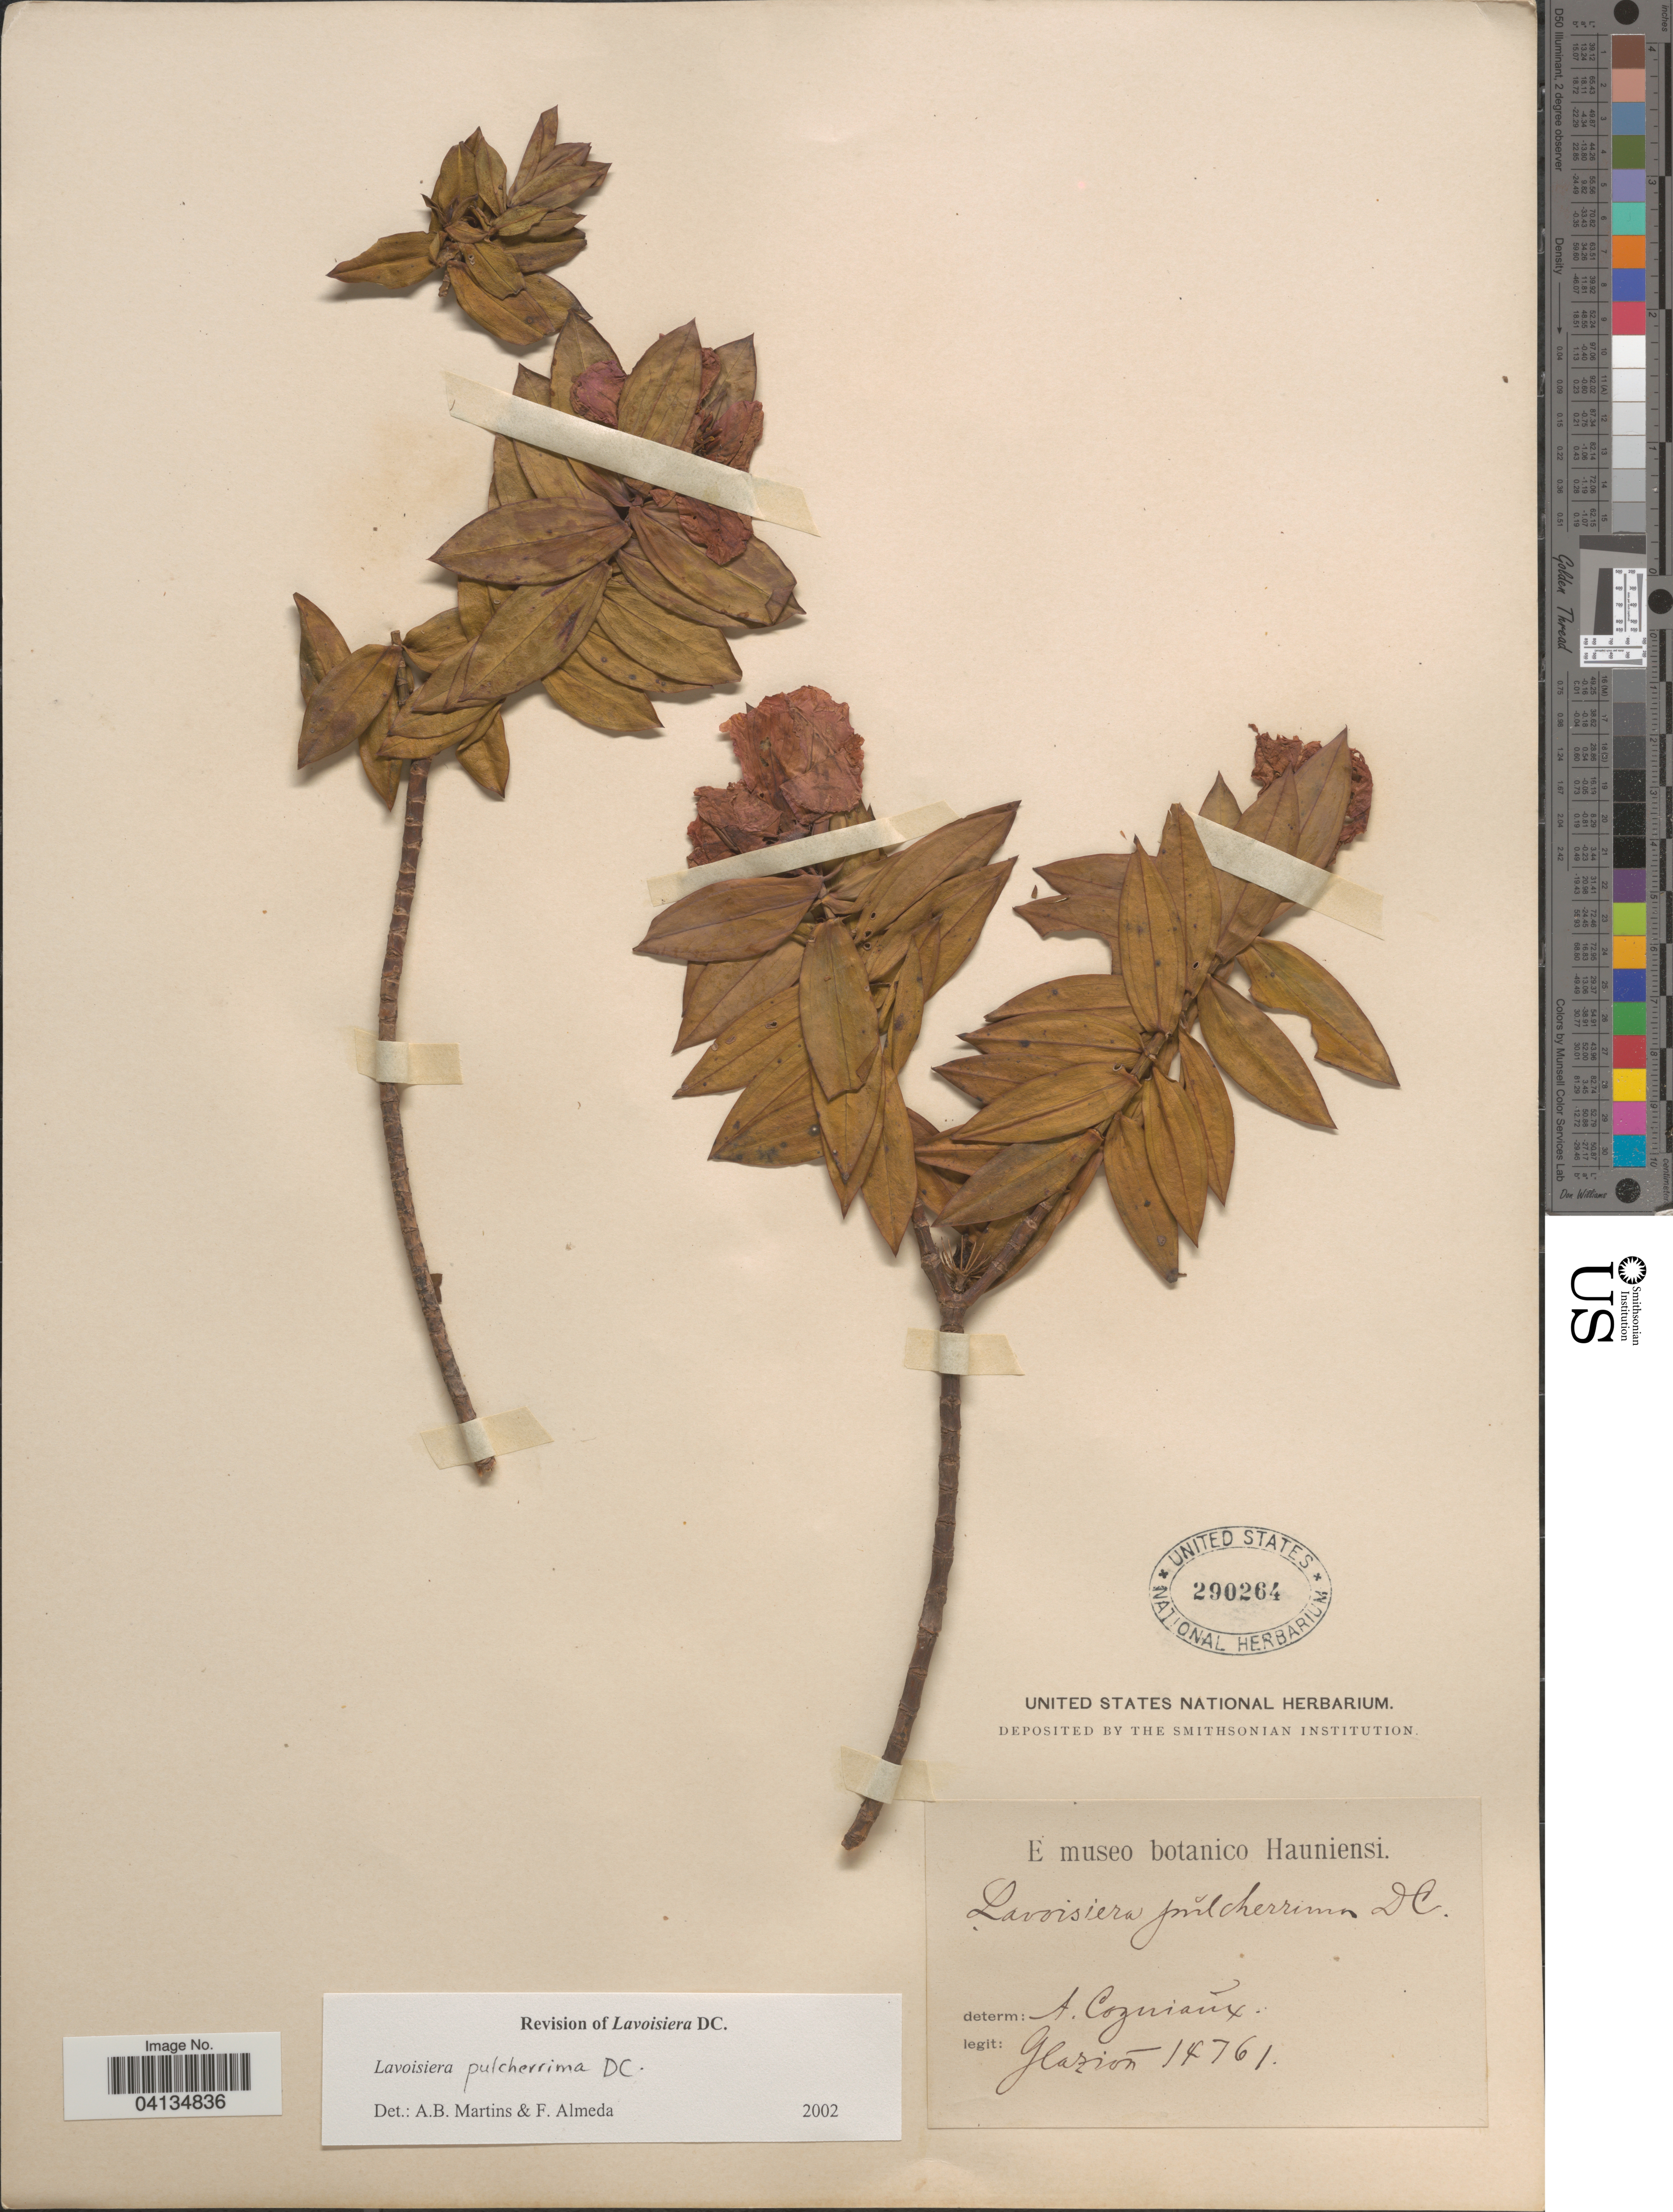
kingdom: Plantae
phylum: Tracheophyta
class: Magnoliopsida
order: Myrtales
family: Melastomataceae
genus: Microlicia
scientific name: Microlicia pulcherrima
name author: (DC.) Alves Versiane & R. Romero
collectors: Glaziou, --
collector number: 14761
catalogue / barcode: US 290264